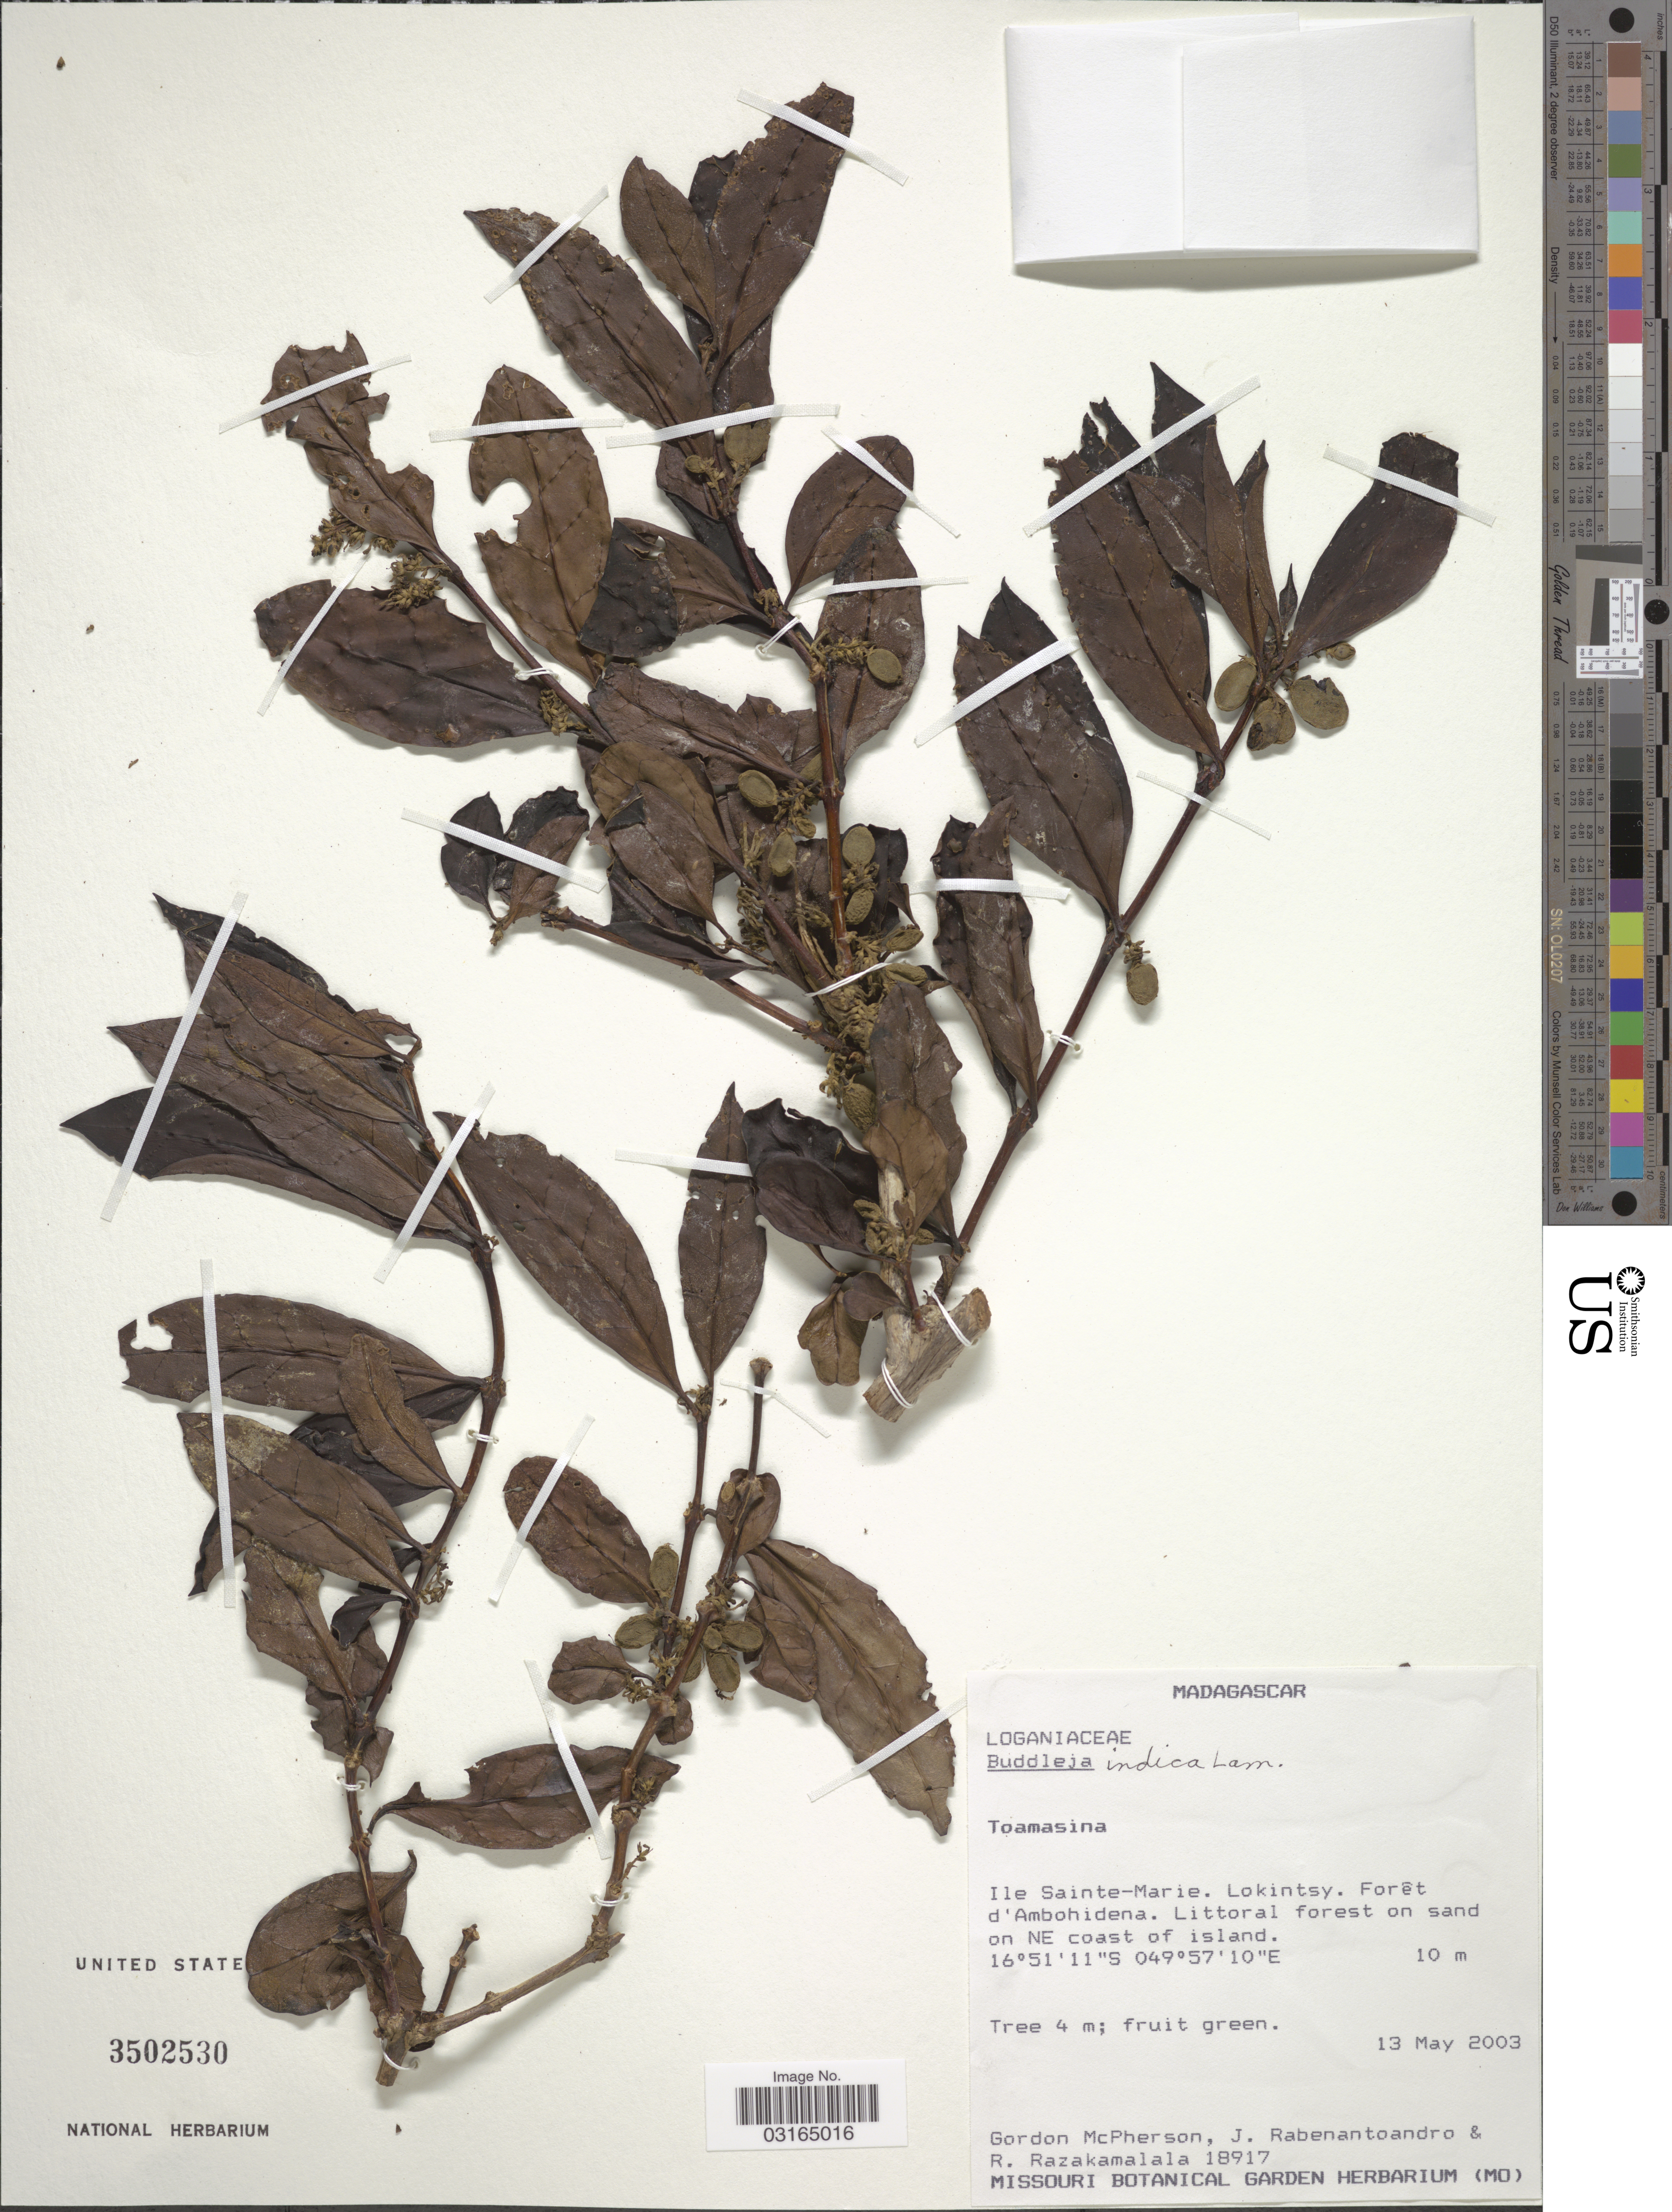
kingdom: Plantae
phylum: Tracheophyta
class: Magnoliopsida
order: Lamiales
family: Scrophulariaceae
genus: Buddleja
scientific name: Buddleja indica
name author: Lam.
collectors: G. McPherson, J. Rabenantoandro & R. Razakamalala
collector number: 18917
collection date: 2003-05-13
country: Madagascar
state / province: Analanjirofo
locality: Ile Sainte-Marie. Lokintsy. Forêt d'Ambohidena. On NE coast of island.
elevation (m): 10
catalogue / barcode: US 3502530